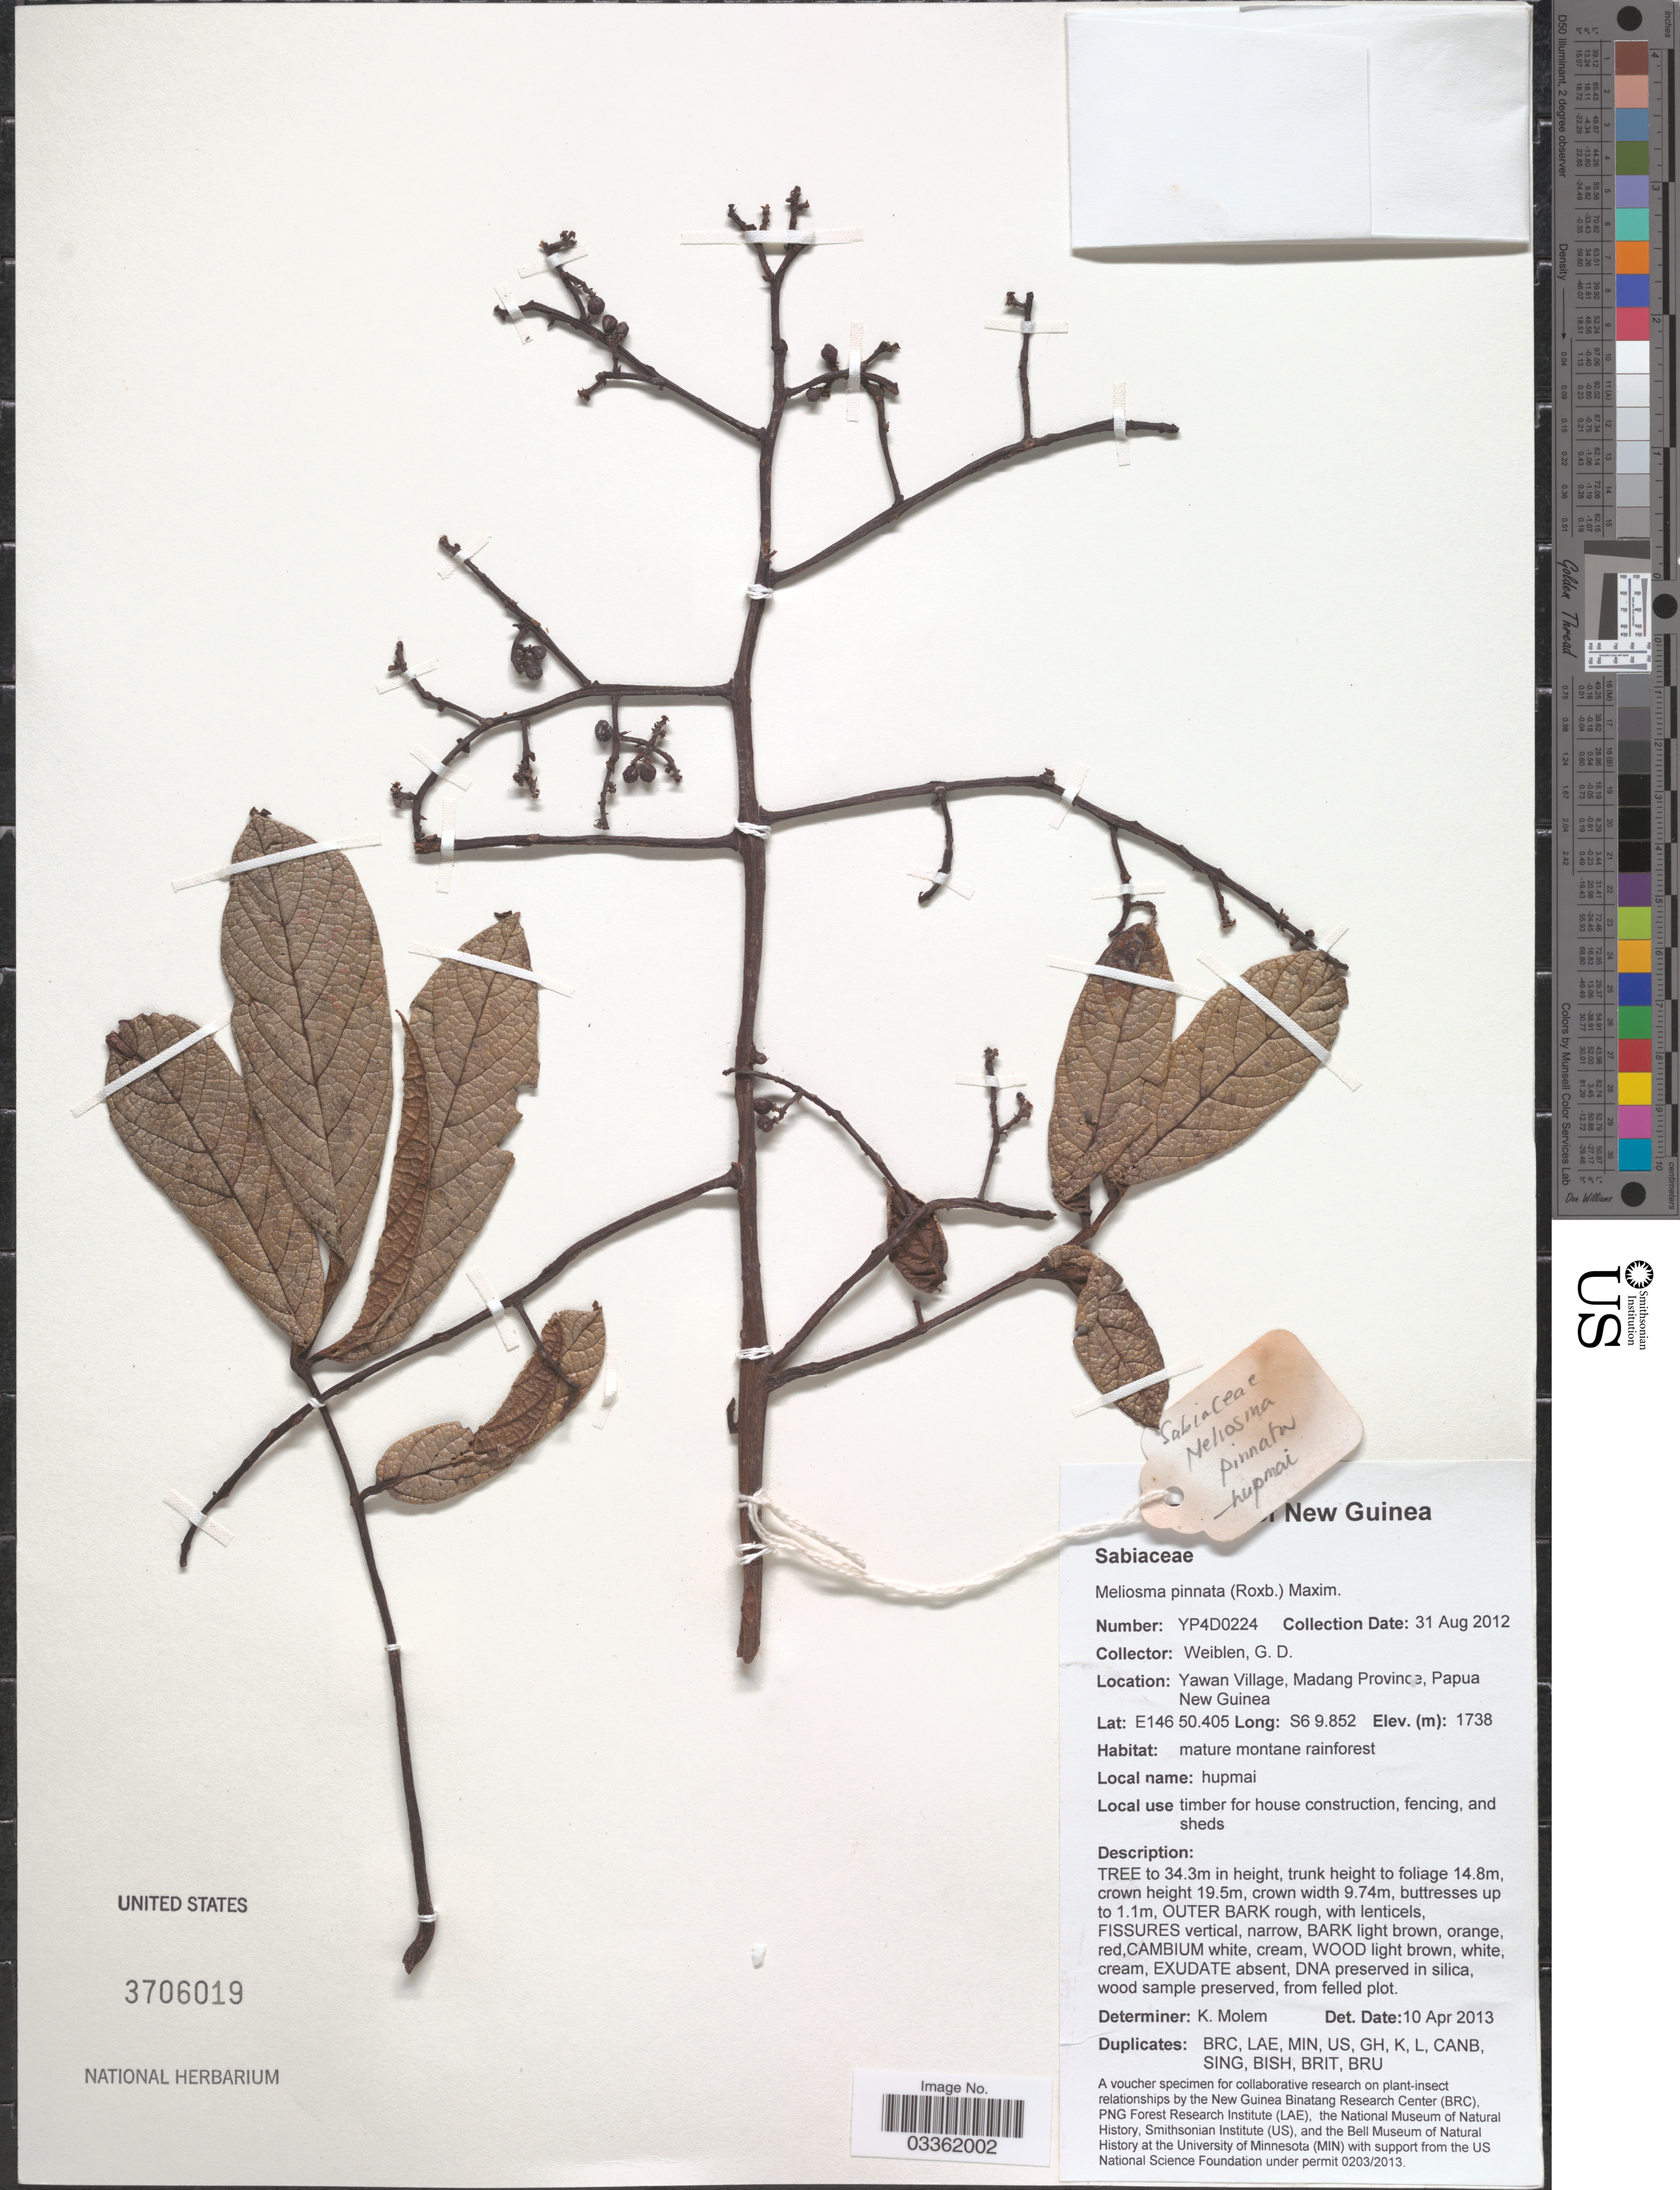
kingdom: Plantae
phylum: Tracheophyta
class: Magnoliopsida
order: Proteales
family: Sabiaceae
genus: Meliosma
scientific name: Meliosma macrophylla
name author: Merr.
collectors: G. D. Weiblen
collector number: YP4D0224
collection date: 2012-08-31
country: Papua New Guinea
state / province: Madang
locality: New Guinea. Yawan Village.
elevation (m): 1738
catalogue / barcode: US 3706019